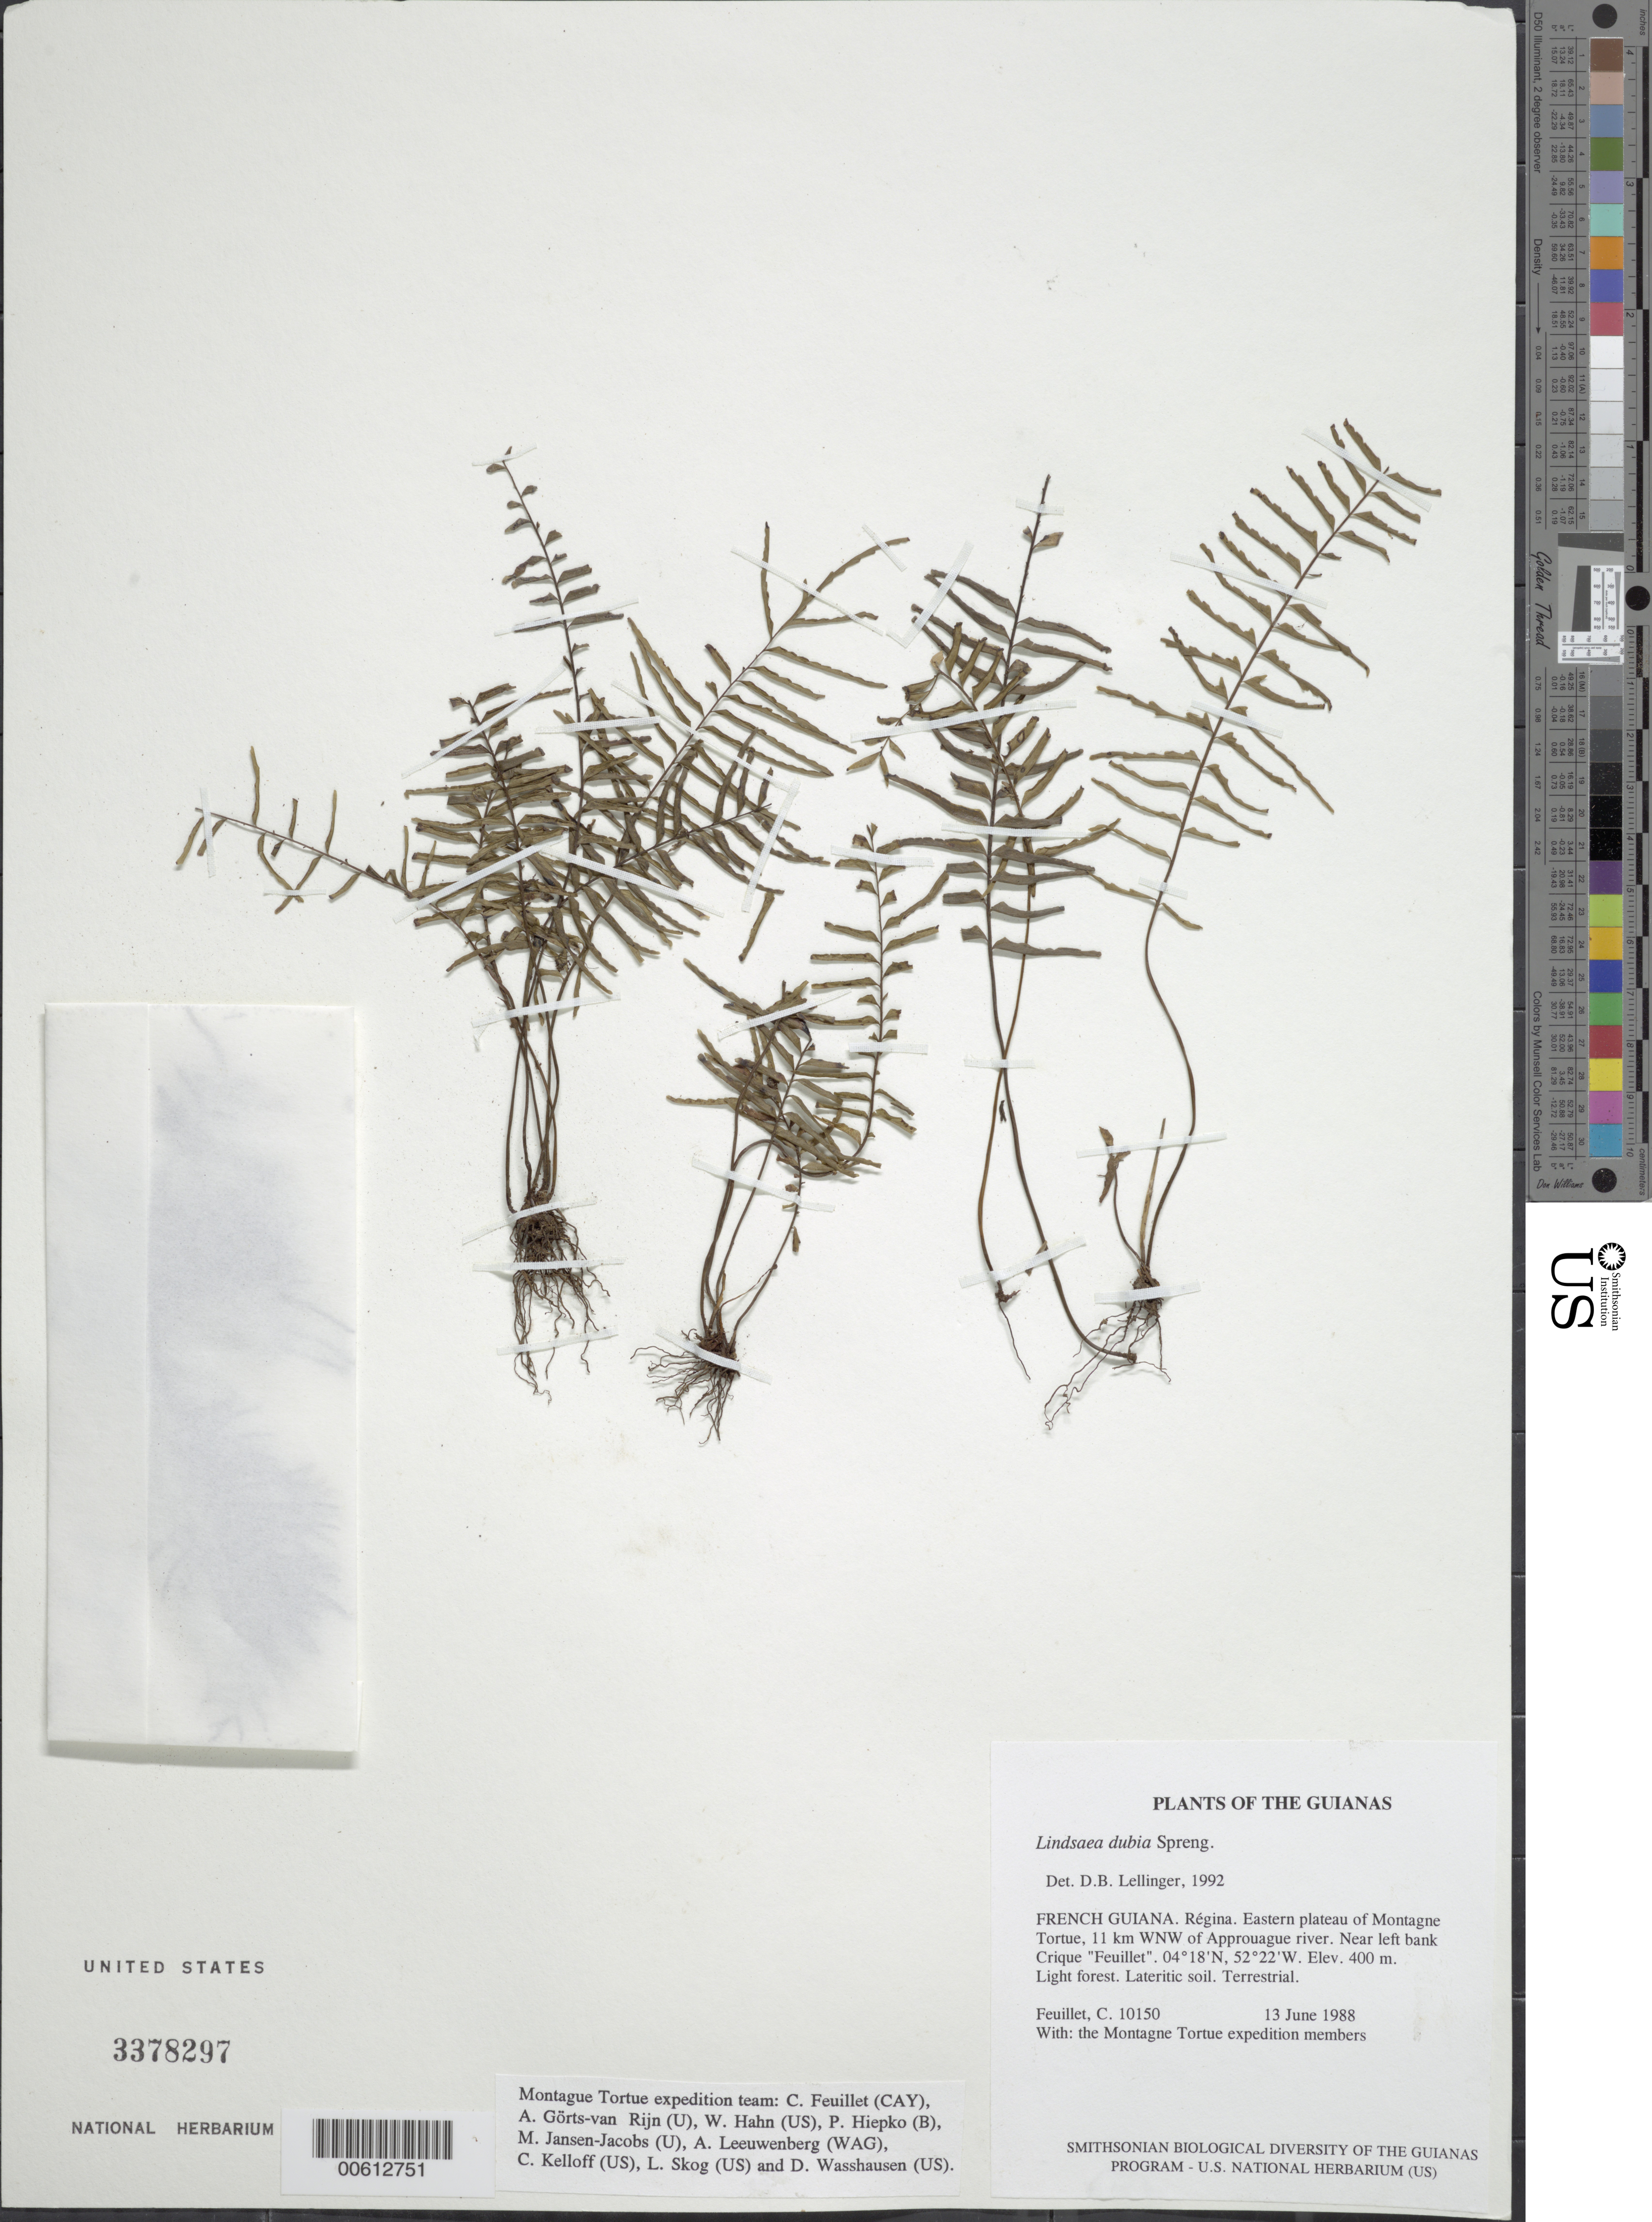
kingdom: Plantae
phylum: Tracheophyta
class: Polypodiopsida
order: Polypodiales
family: Lindsaeaceae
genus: Lindsaea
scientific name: Lindsaea dubia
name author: Spreng.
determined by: Lellinger, David B., (BOT), Smithsonian Institution - National Museum of Natural History (UNITED STATES)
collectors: C. Feuillet & Montagne Torte Exped. members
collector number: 10150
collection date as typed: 13 June 1988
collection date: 1988-06-13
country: French Guiana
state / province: Cayenne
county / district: Regina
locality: Eastern plateau of Montagne Tortue, 11 km WNW of Approuague river. Near left bank Crique "Feuillet"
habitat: Light forest. Lateritic soil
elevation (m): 400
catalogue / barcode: US 3378297